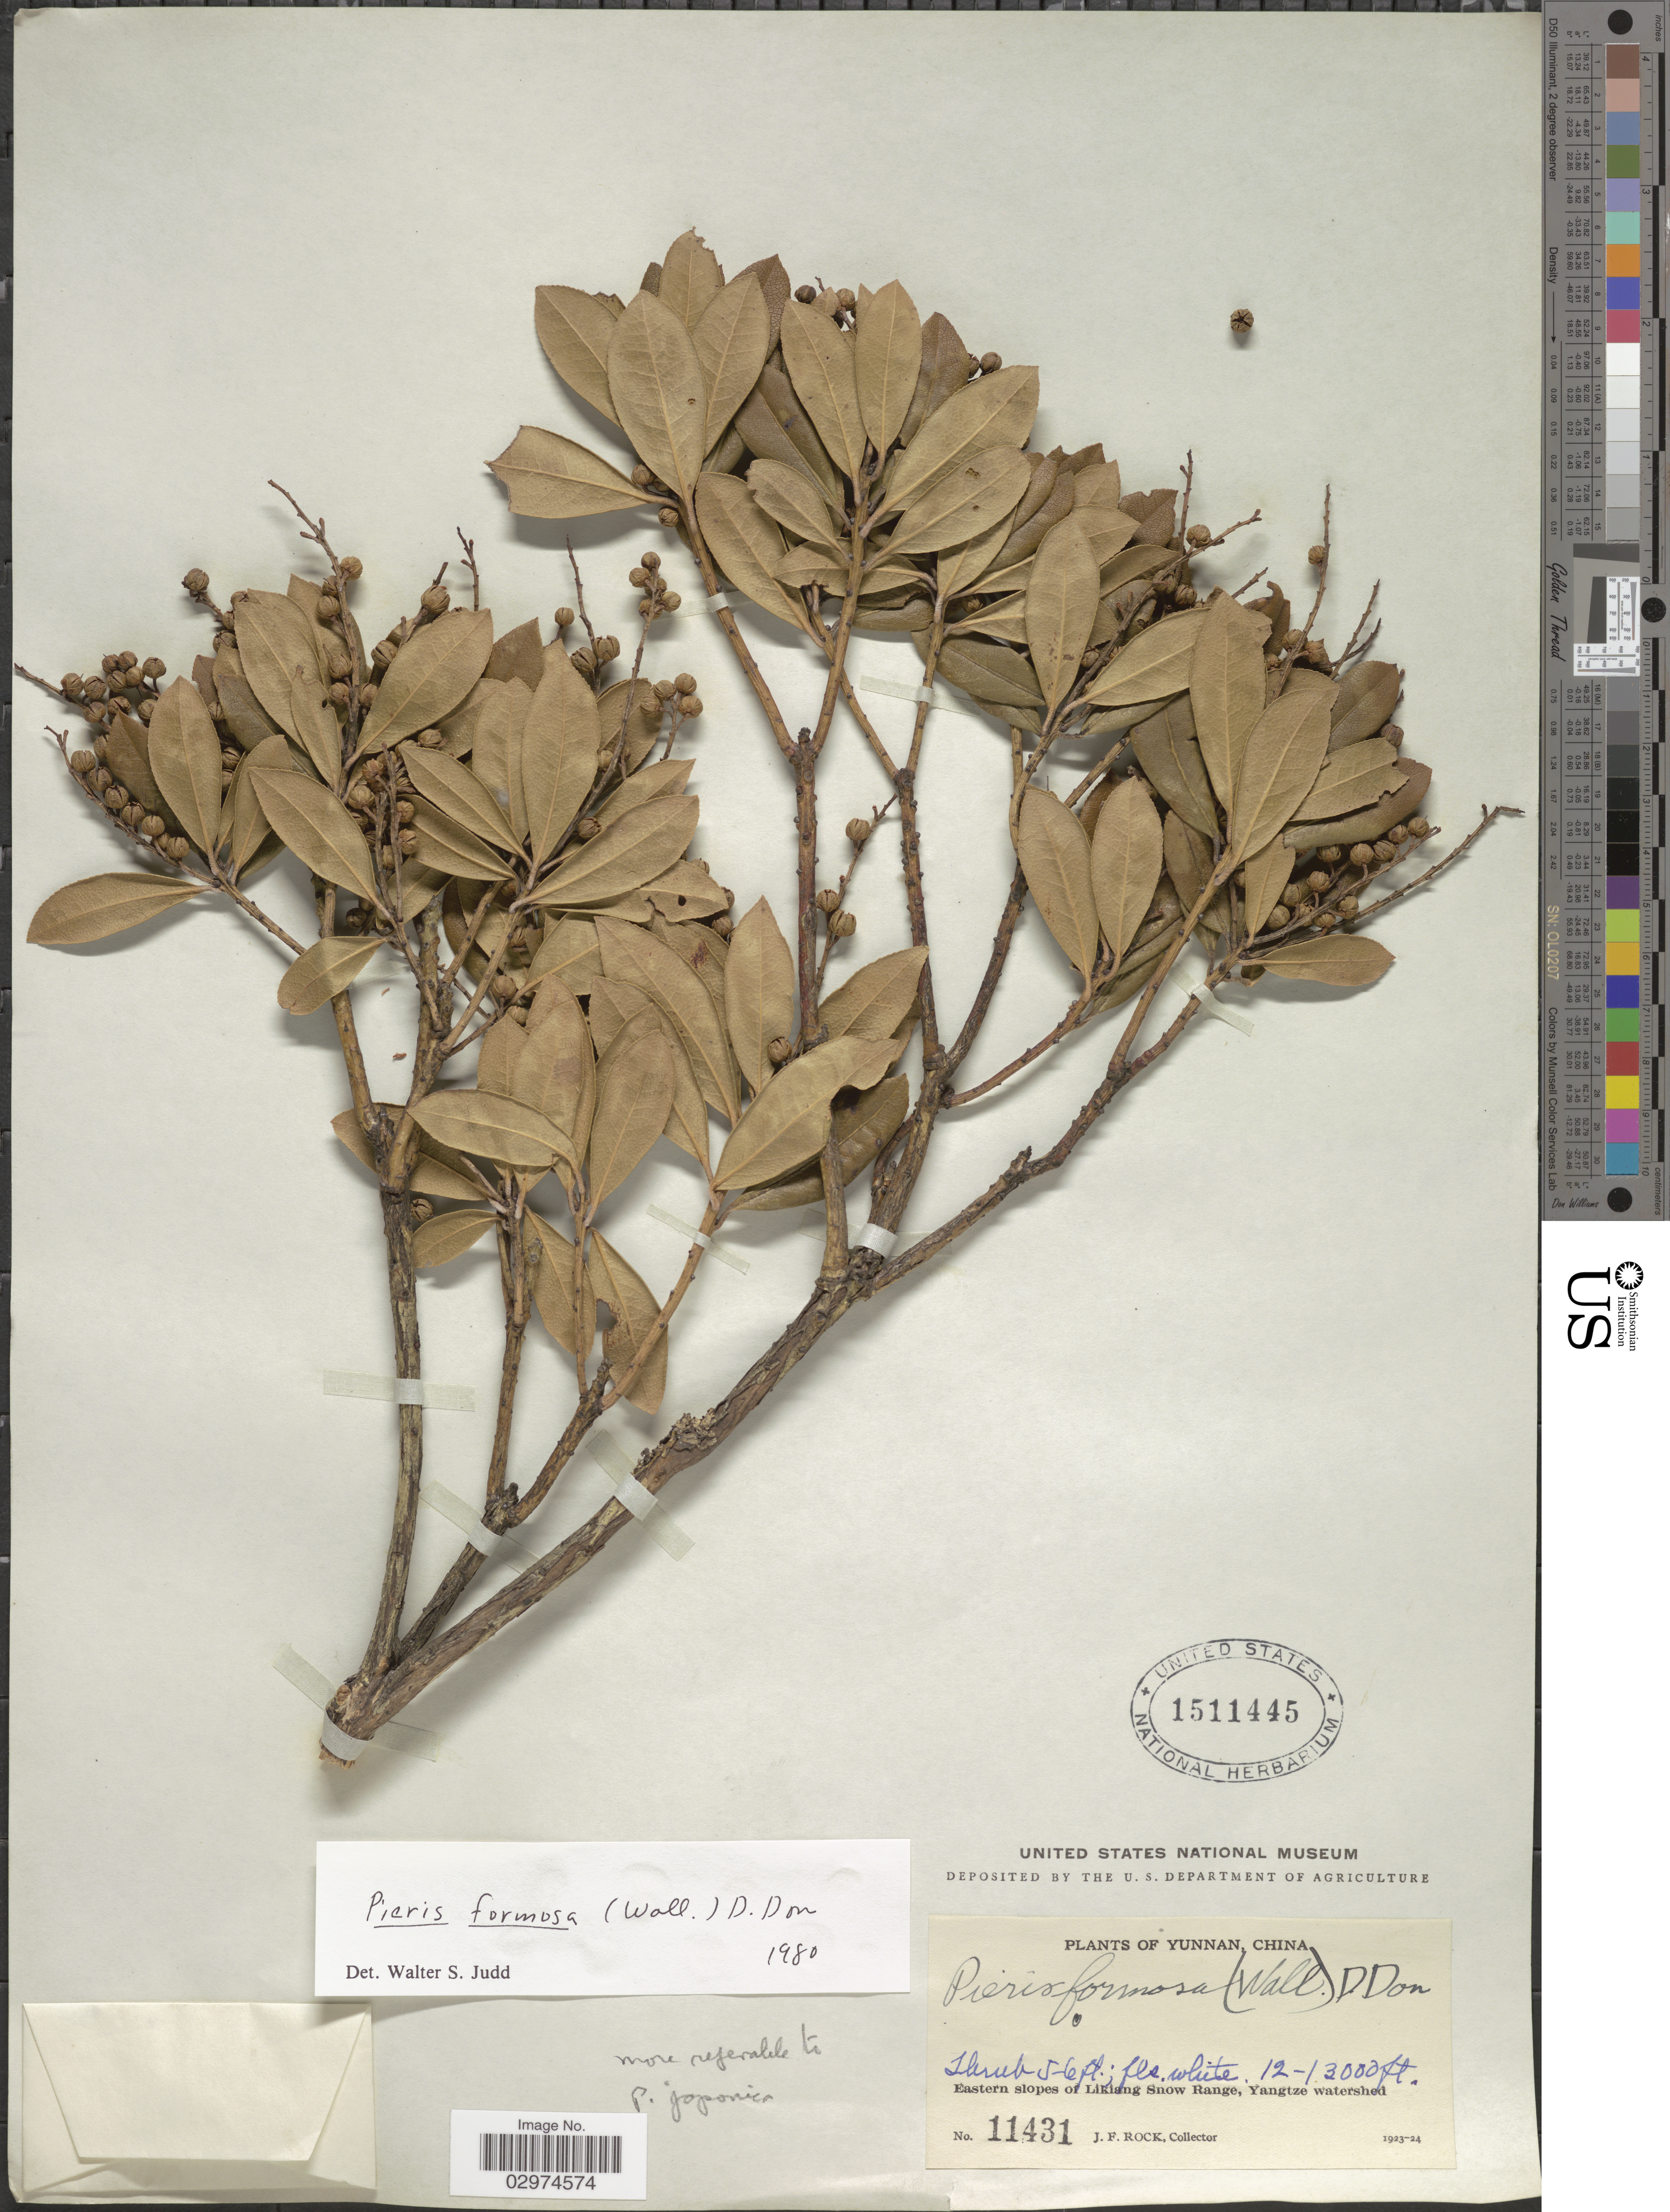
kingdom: Plantae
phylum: Tracheophyta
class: Magnoliopsida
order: Ericales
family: Ericaceae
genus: Pieris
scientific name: Pieris formosa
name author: (Wall.) D. Don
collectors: J. Rock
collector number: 11431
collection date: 1923/1924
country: China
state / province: Yunnan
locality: Eastern slopes of Likiang Snow Range, Yantze watershed.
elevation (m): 3658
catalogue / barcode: US 1511445